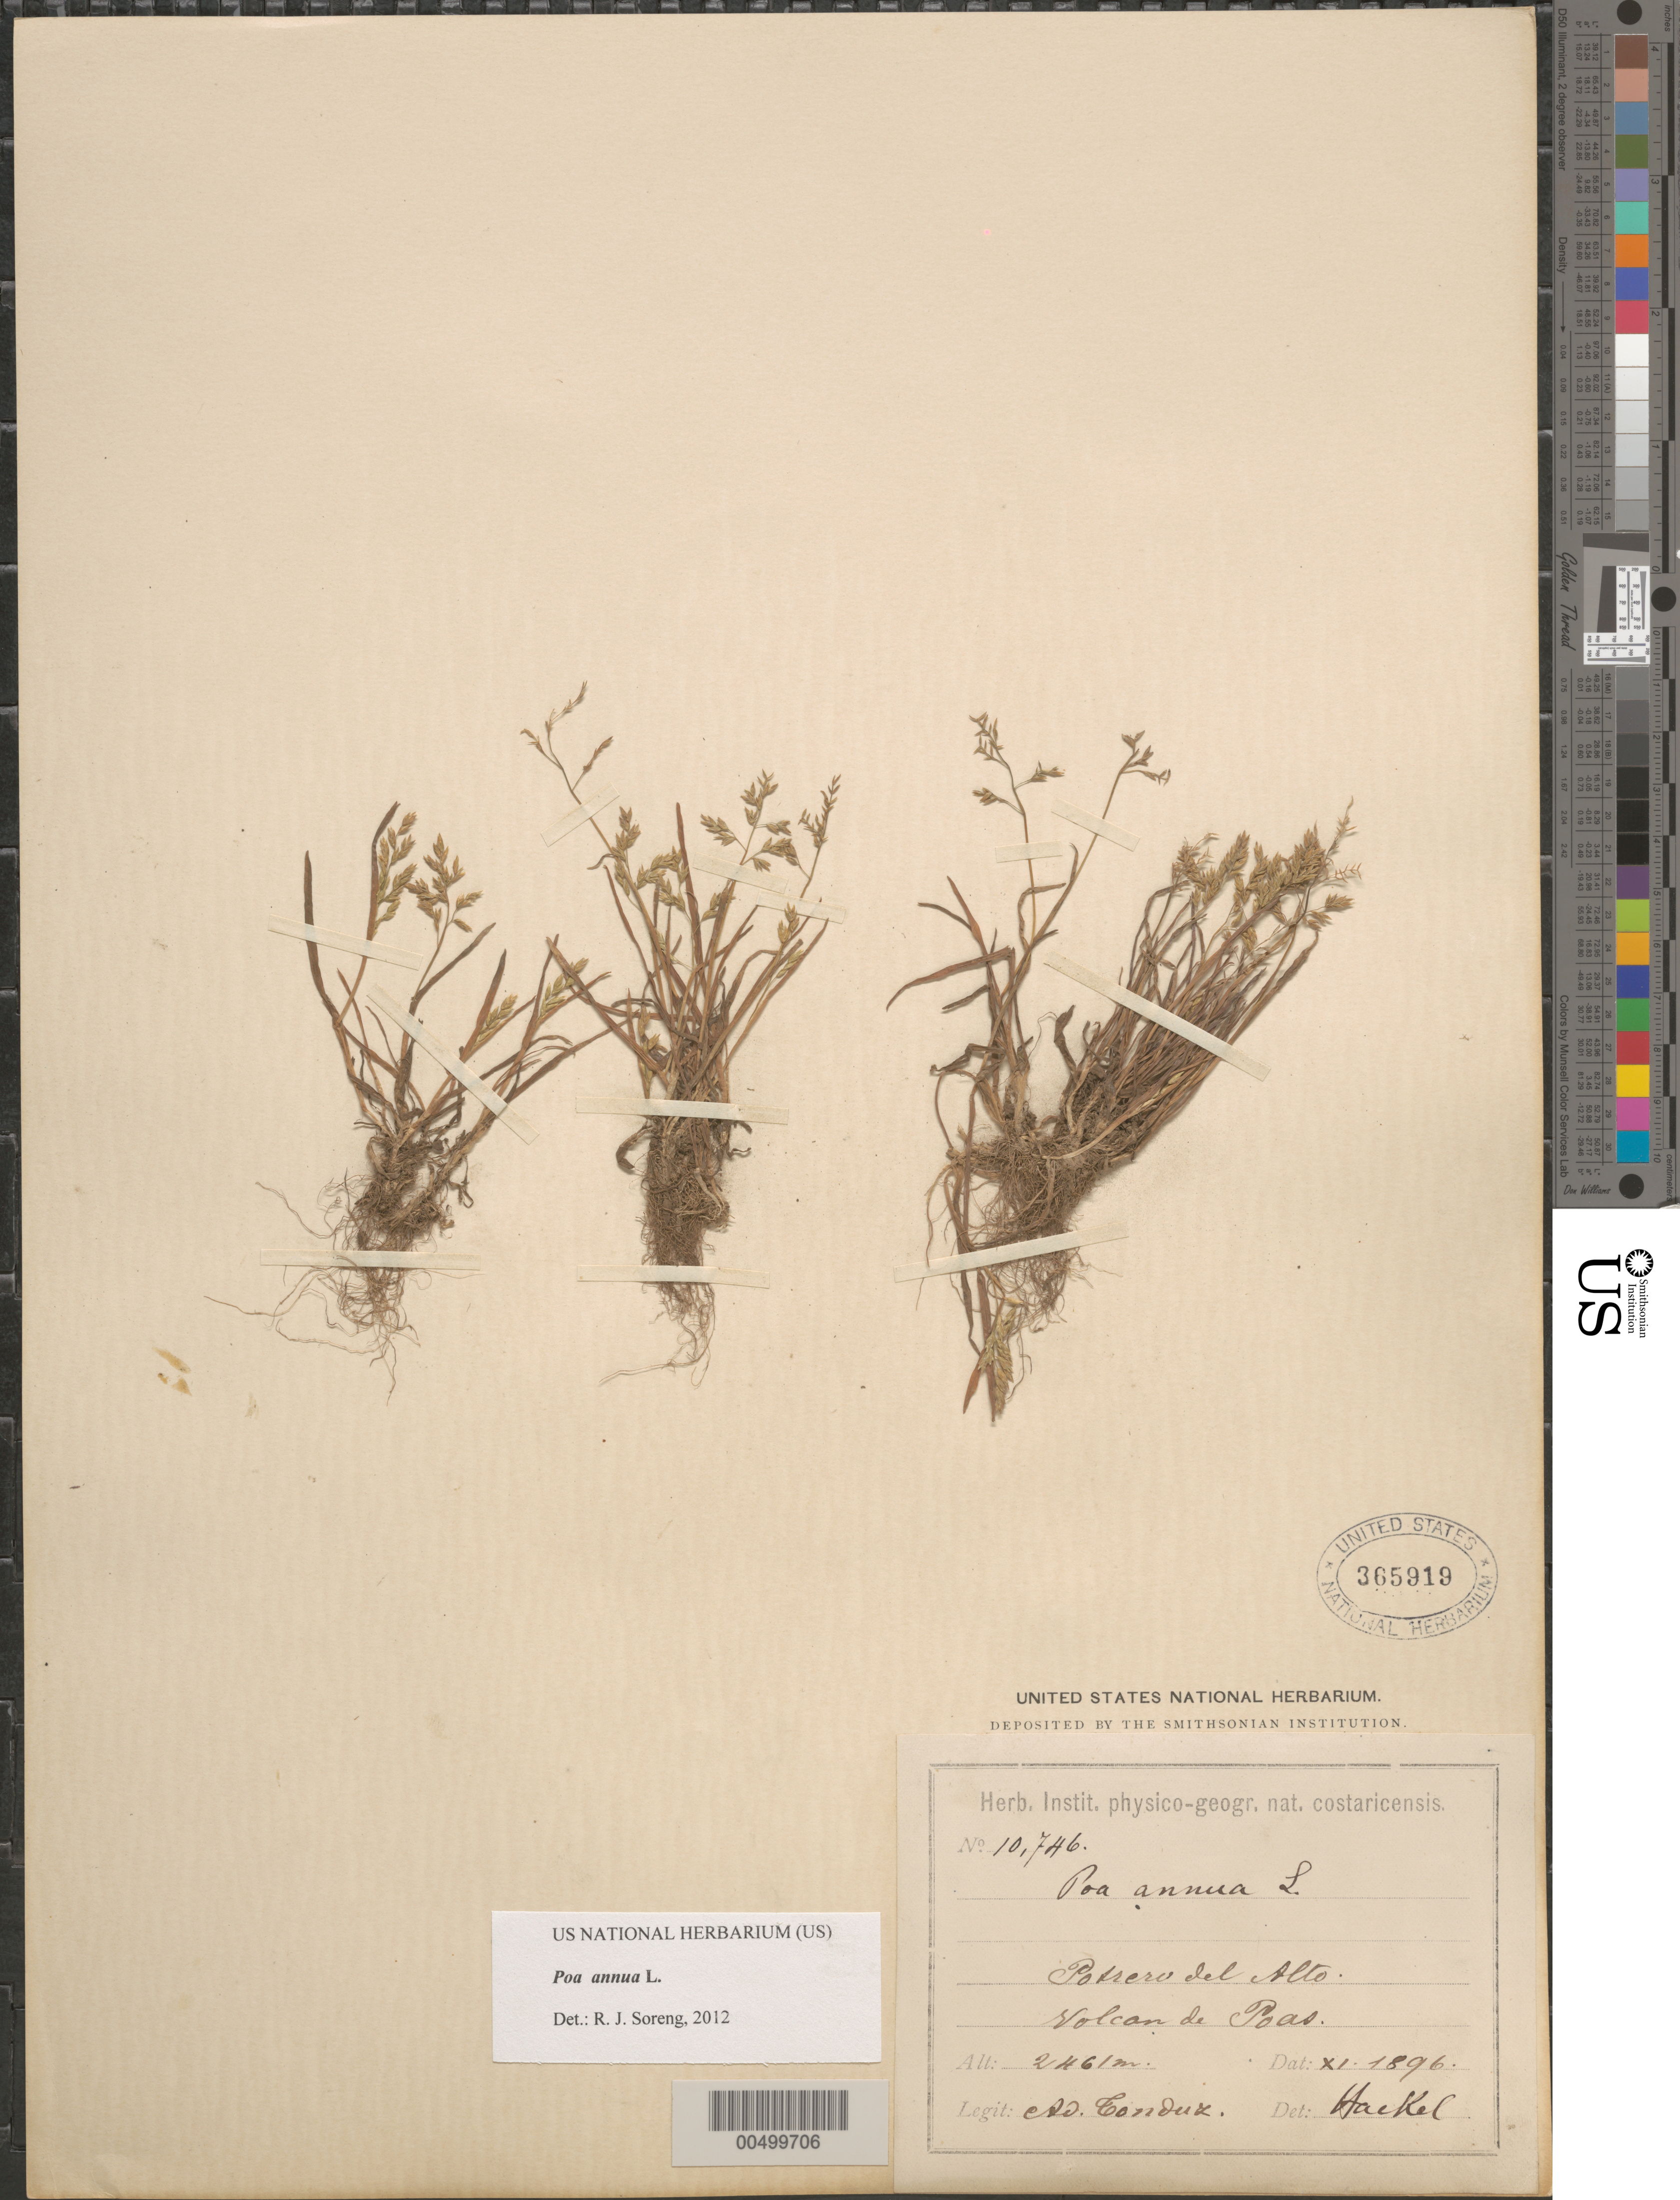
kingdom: Plantae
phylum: Tracheophyta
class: Liliopsida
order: Poales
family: Poaceae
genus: Poa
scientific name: Poa annua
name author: L.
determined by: Hackel, E.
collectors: A. Tonduz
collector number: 10746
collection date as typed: Nov 1896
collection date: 1896-11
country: Mexico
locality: Potrero del Alto, Volcan de Poas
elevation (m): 2461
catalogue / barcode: US 365919